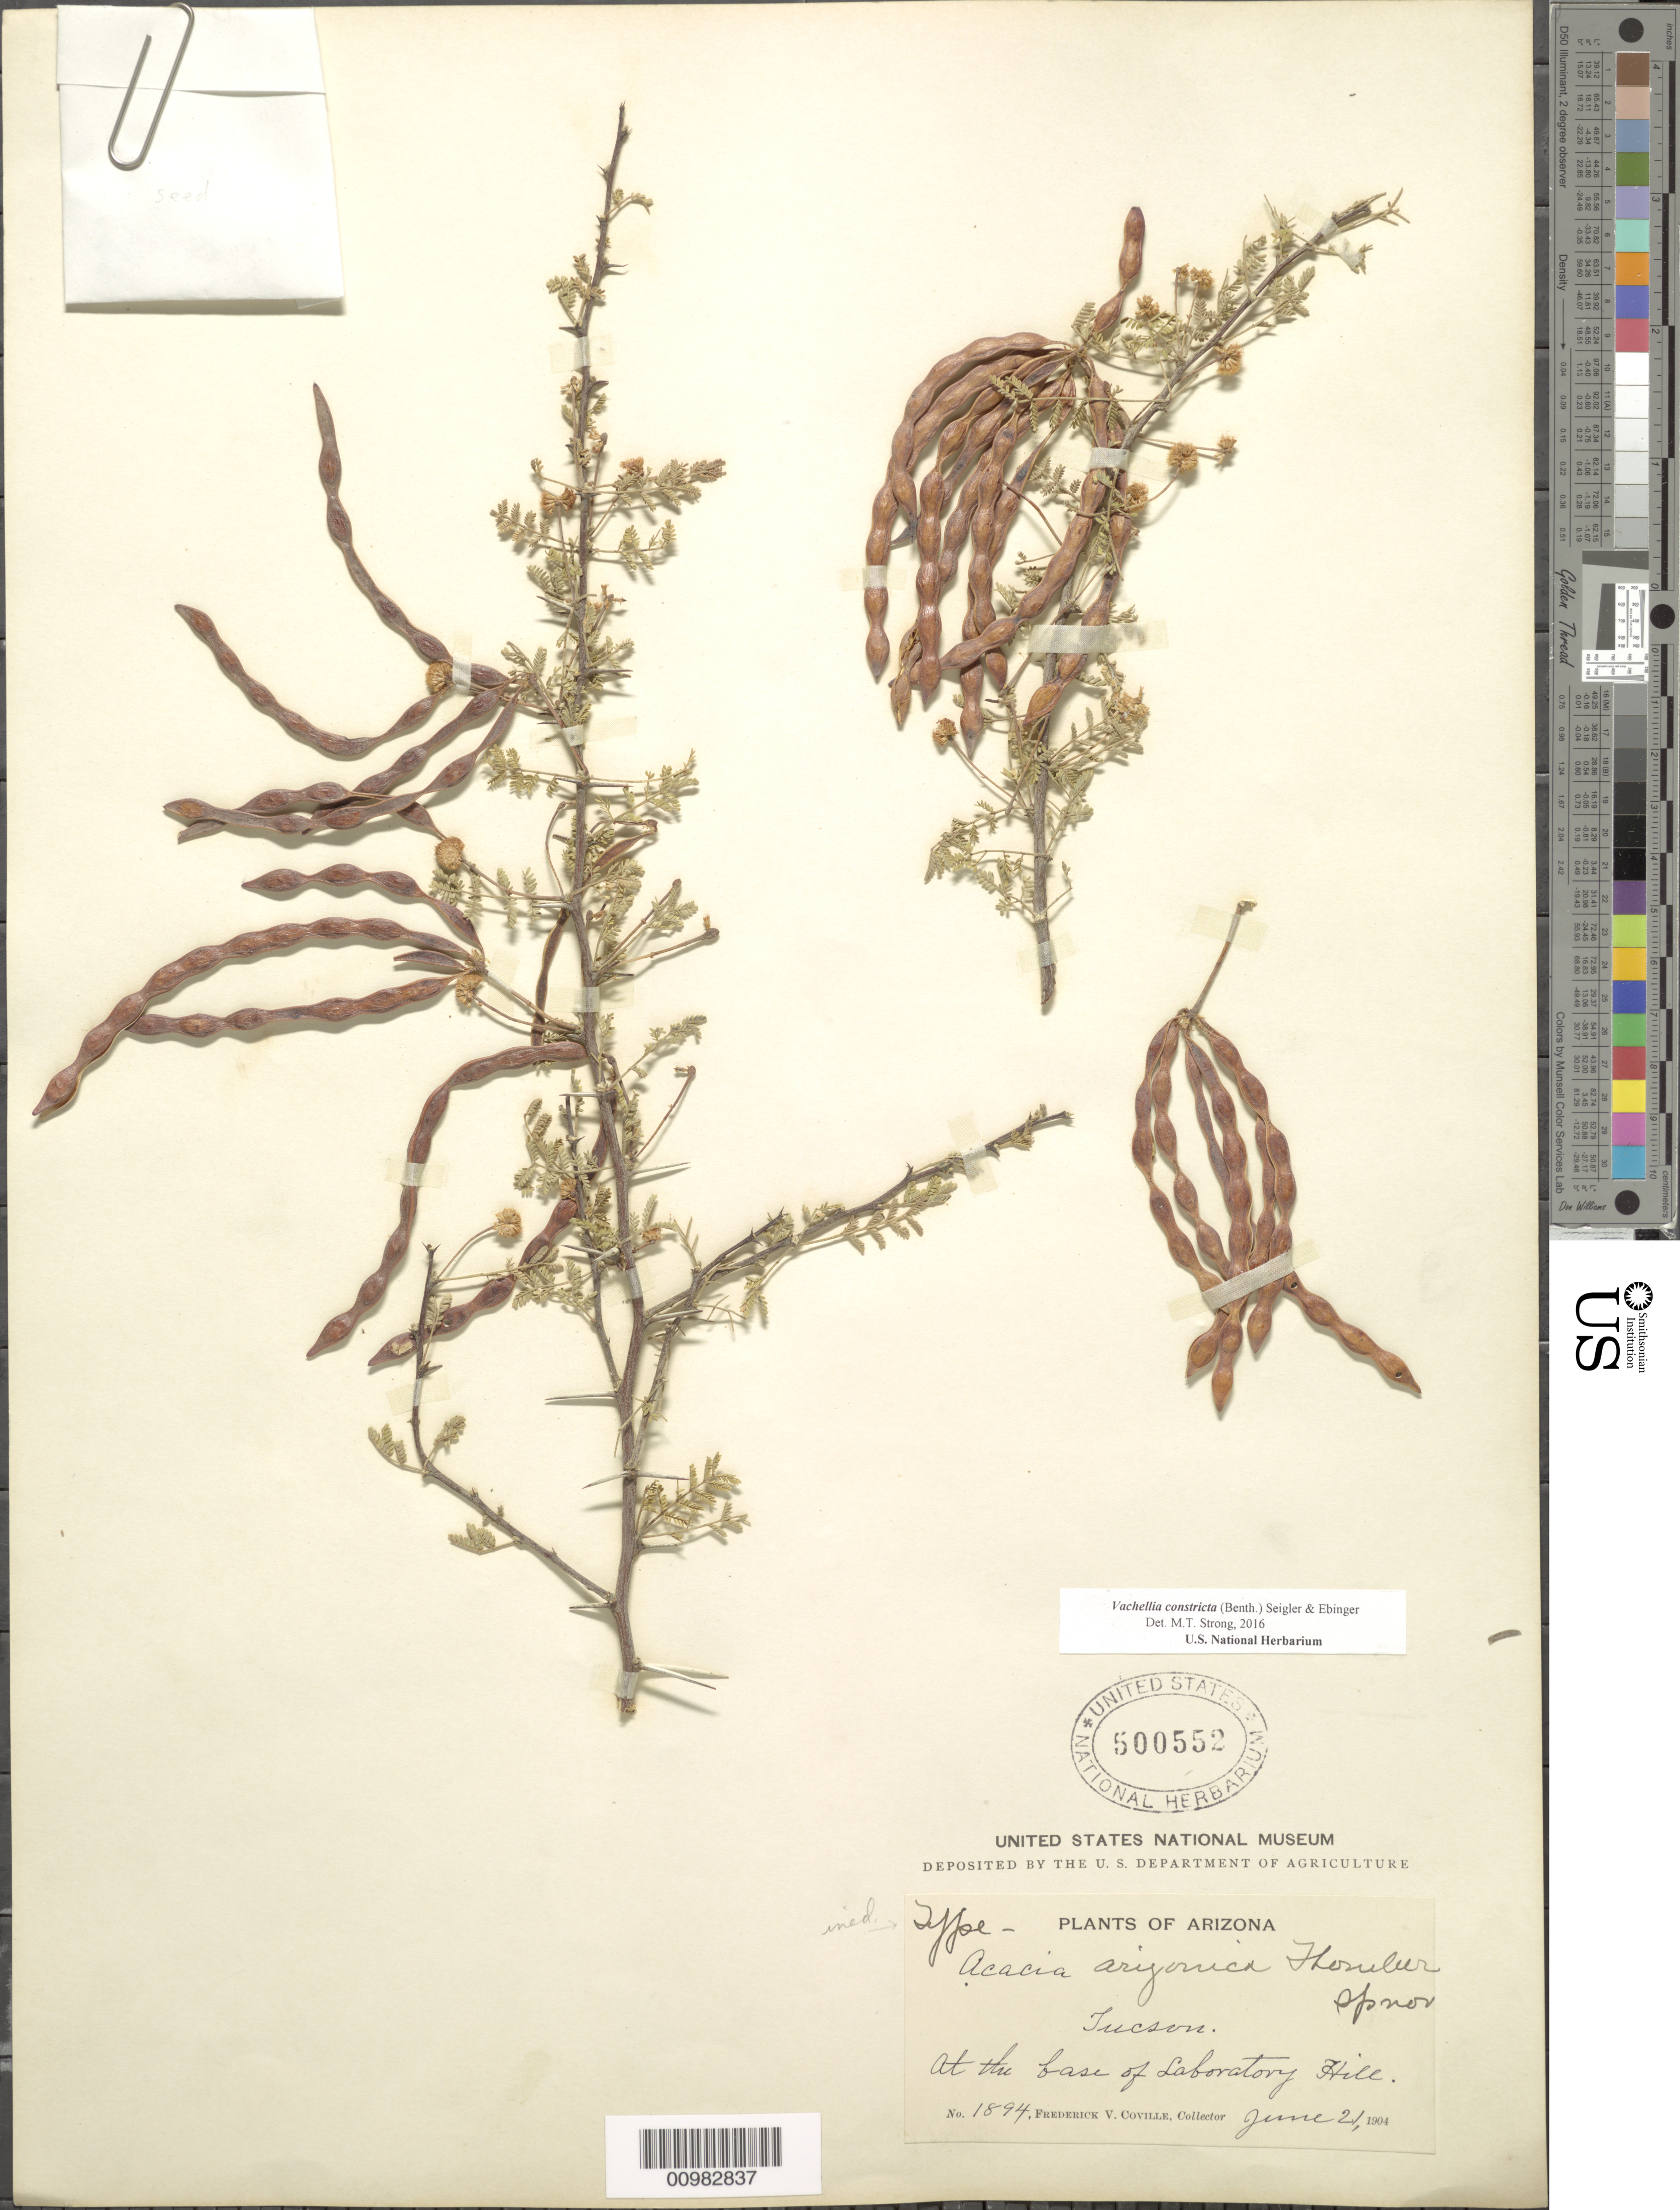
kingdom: Plantae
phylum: Tracheophyta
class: Magnoliopsida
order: Fabales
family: Fabaceae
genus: Vachellia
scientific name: Vachellia constricta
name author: (Benth.) Seigler & Ebinger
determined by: Strong, M. T., (US), Smithsonian Institution - National Museum of Natural History (UNITED STATES)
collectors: F. V. Coville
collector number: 1894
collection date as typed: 21 Jun 1904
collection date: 1904-06-21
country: United States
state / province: Arizona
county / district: Pima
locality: Tucson, at the base of Laboratory Hill.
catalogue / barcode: US 500552